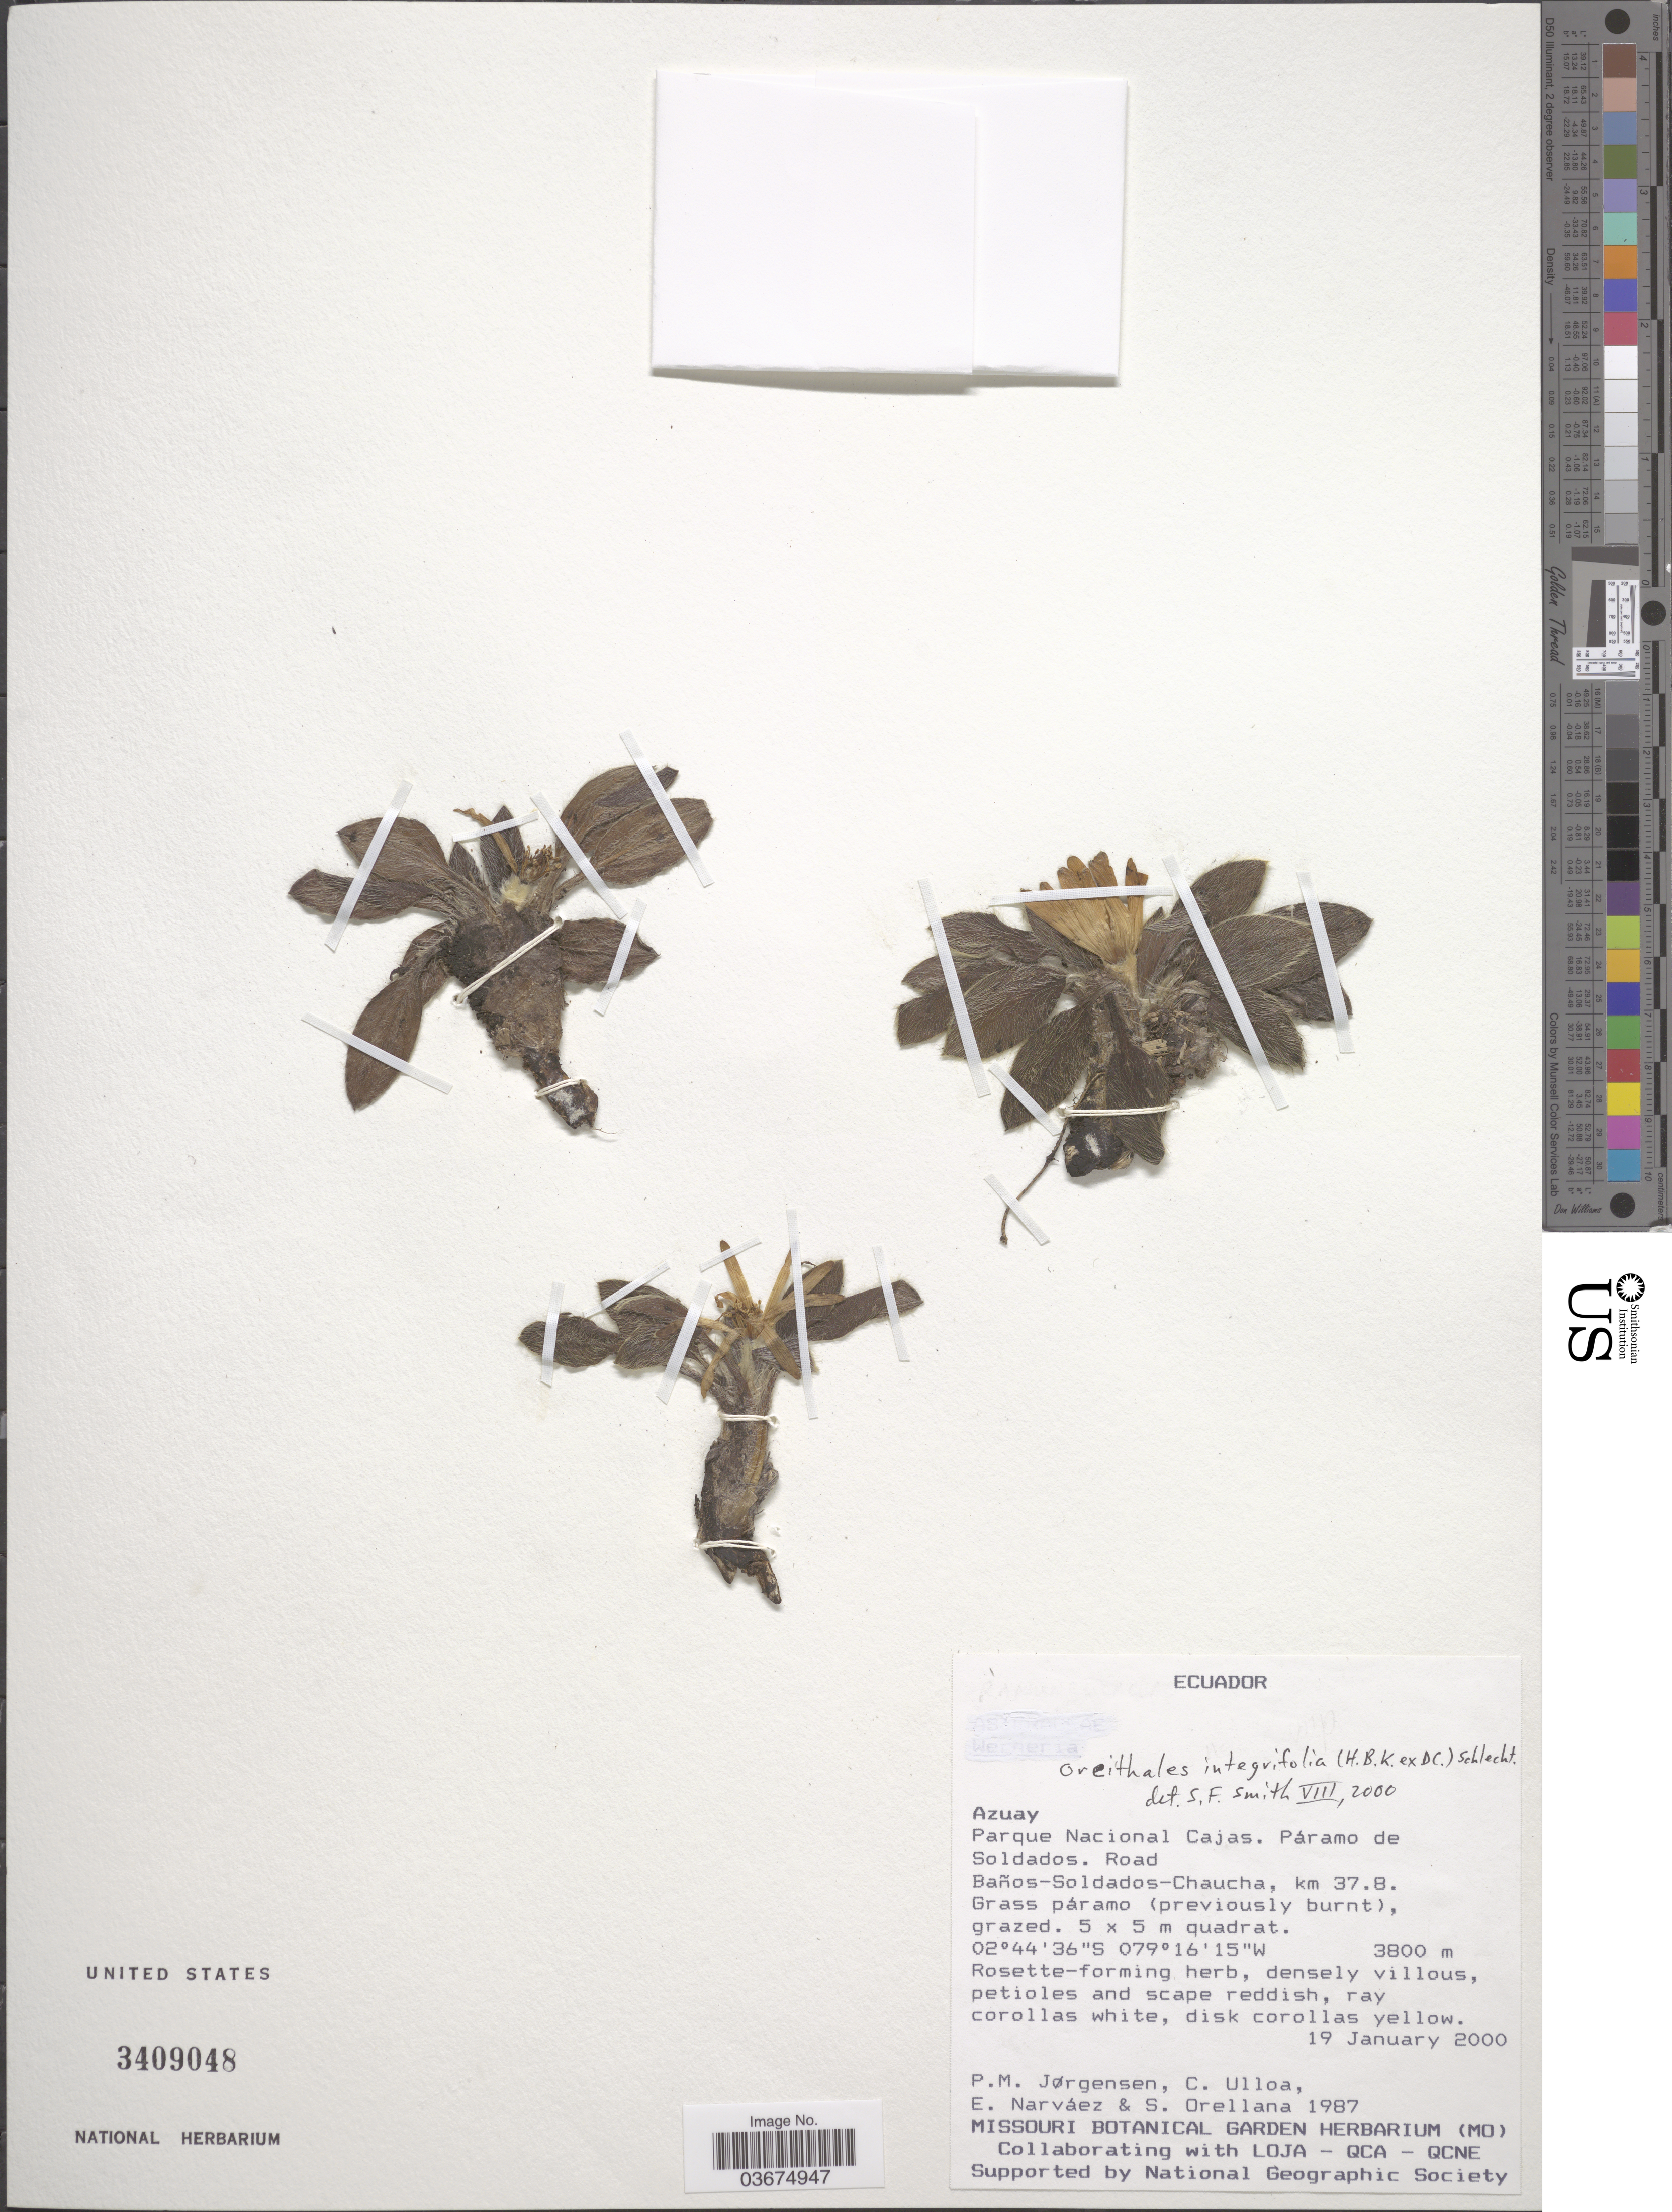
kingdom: Plantae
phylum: Tracheophyta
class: Magnoliopsida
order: Ranunculales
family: Ranunculaceae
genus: Oreithales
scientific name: Oreithales integrifolia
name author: (DC.) Schltdl.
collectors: P. M. Jørgensen, C. Ulloa, E. Narváez & S. Orellana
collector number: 1987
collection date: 2000-01-19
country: Ecuador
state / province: Azuay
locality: Parque Nacional Cajas. Páramo de Soldados. Road Baños-Soldados-Chaucha, km 37.8.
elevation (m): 3800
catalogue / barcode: US 3409048